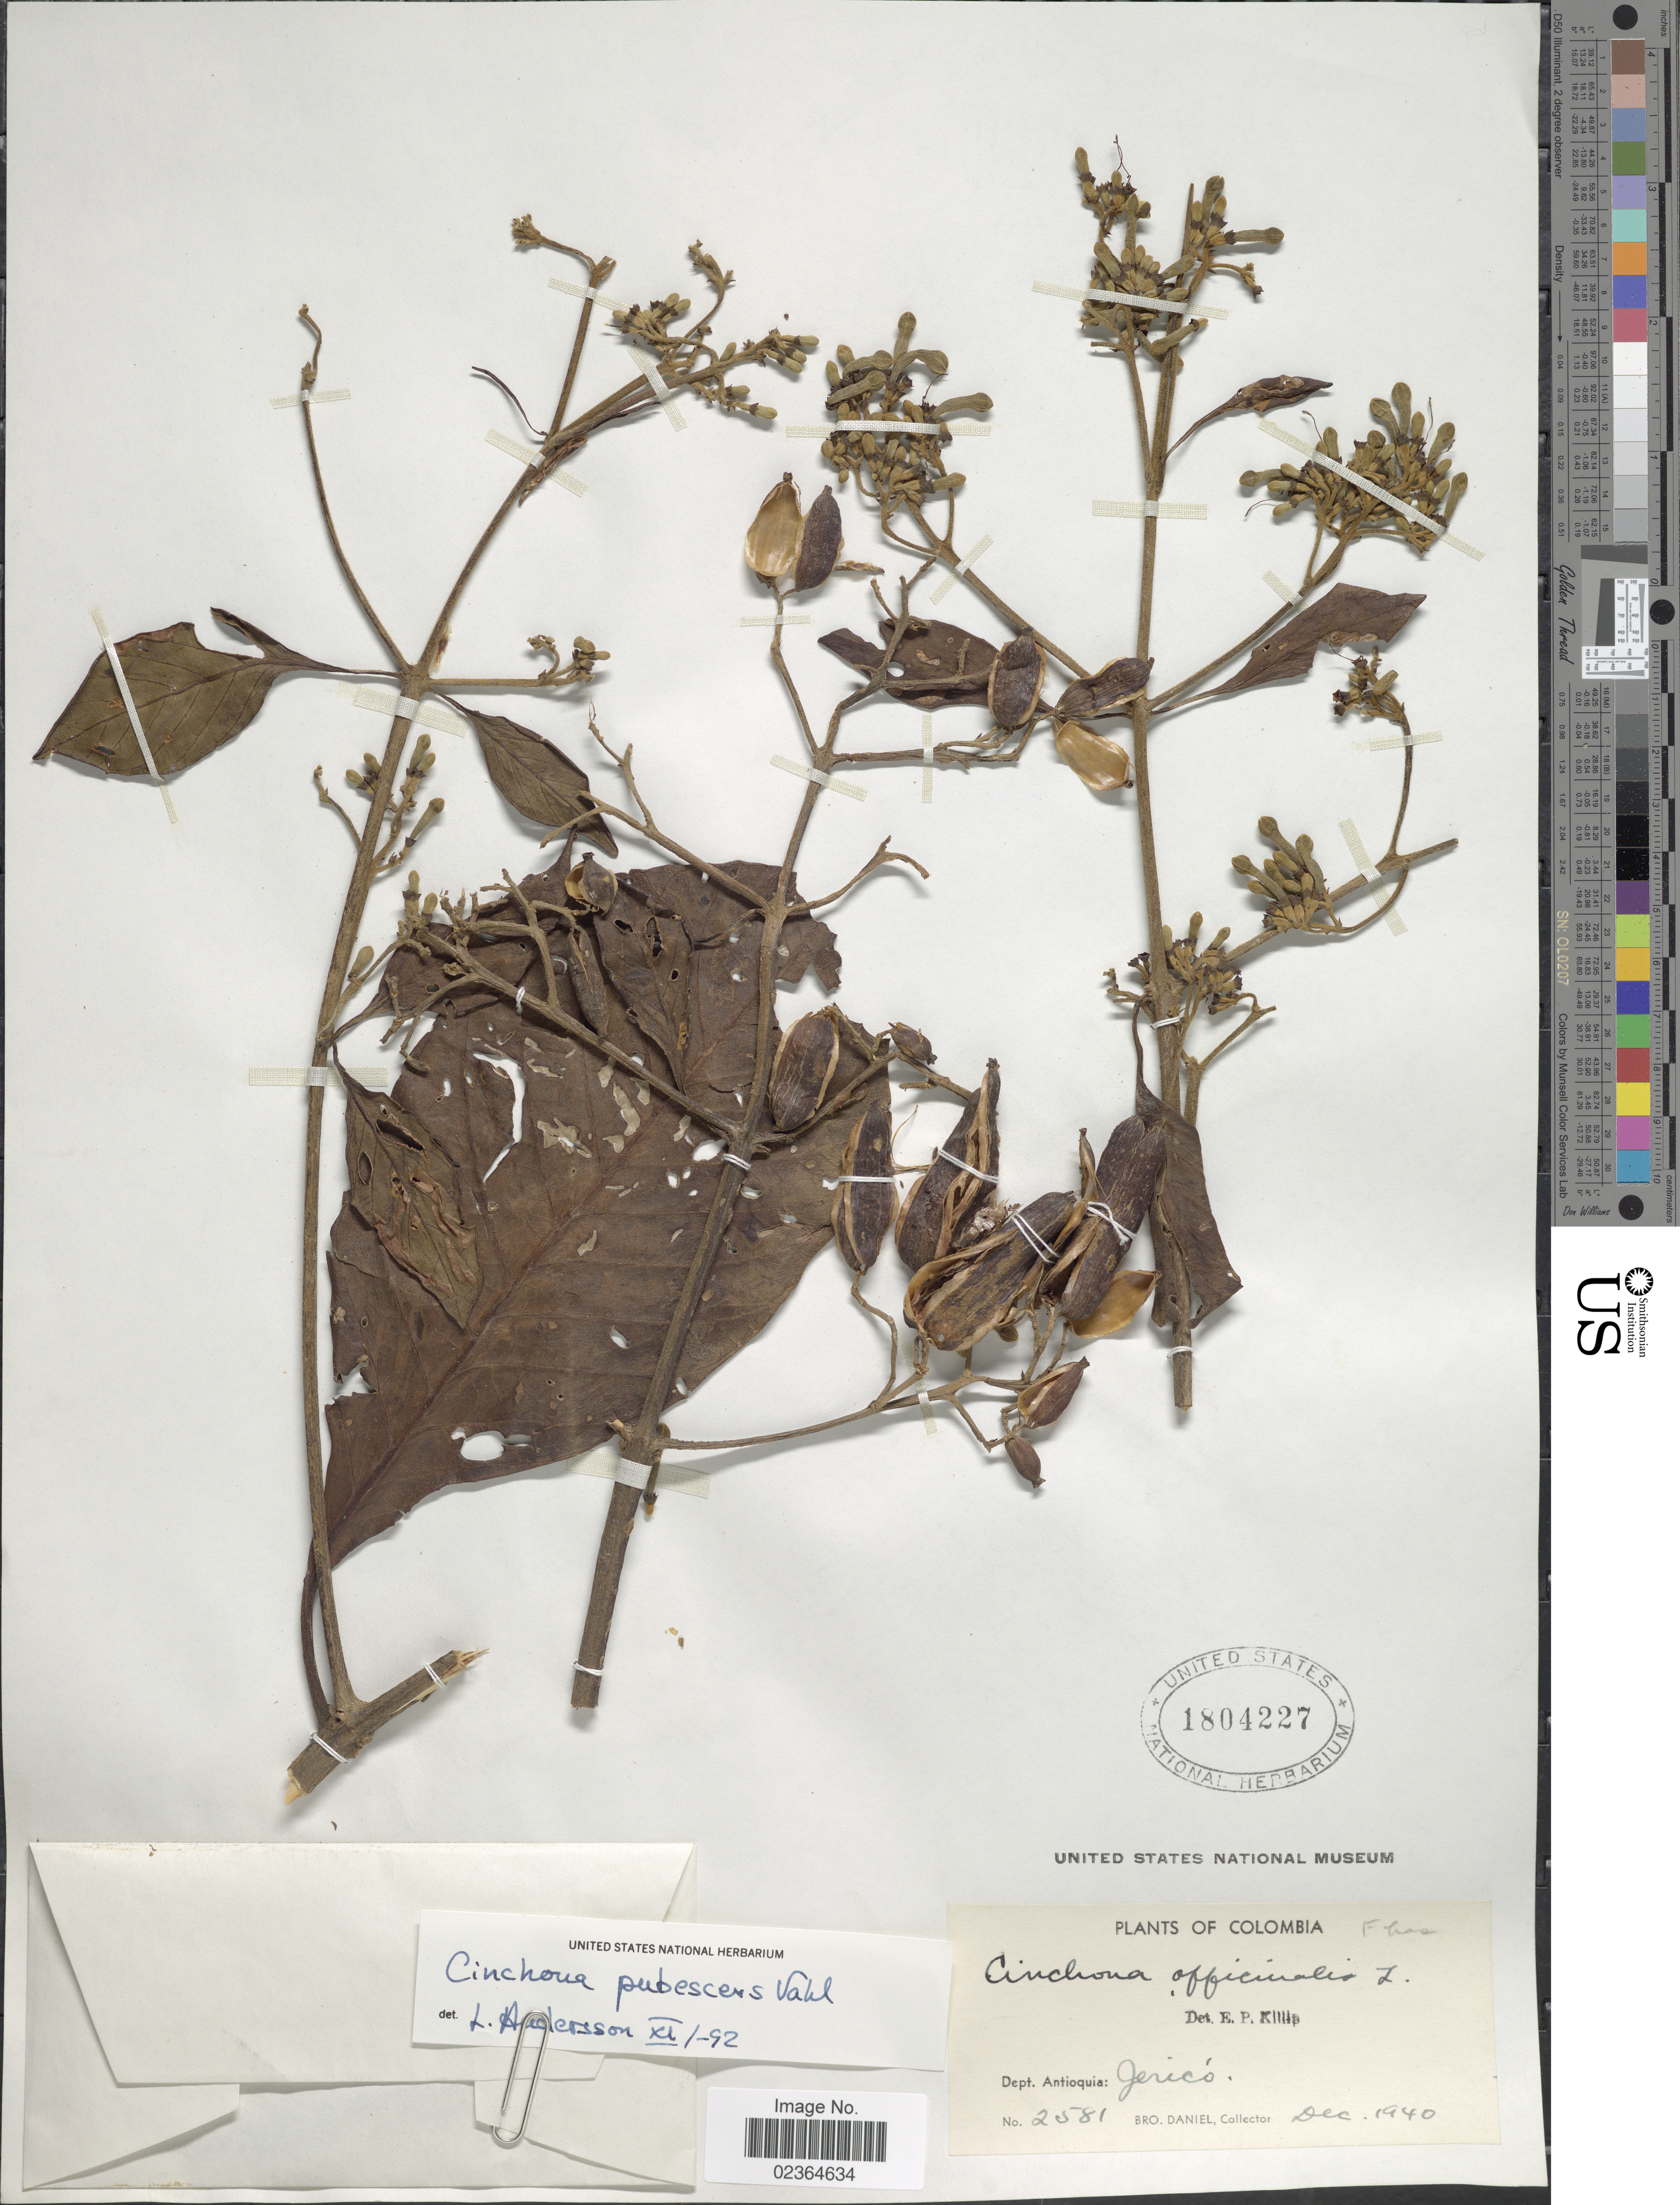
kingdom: Plantae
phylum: Tracheophyta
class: Magnoliopsida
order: Gentianales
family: Rubiaceae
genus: Cinchona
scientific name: Cinchona pubescens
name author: Vahl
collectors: Bro. Daniel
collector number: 2581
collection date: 1940-12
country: Colombia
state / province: Antioquia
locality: Jericó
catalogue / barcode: US 1804227